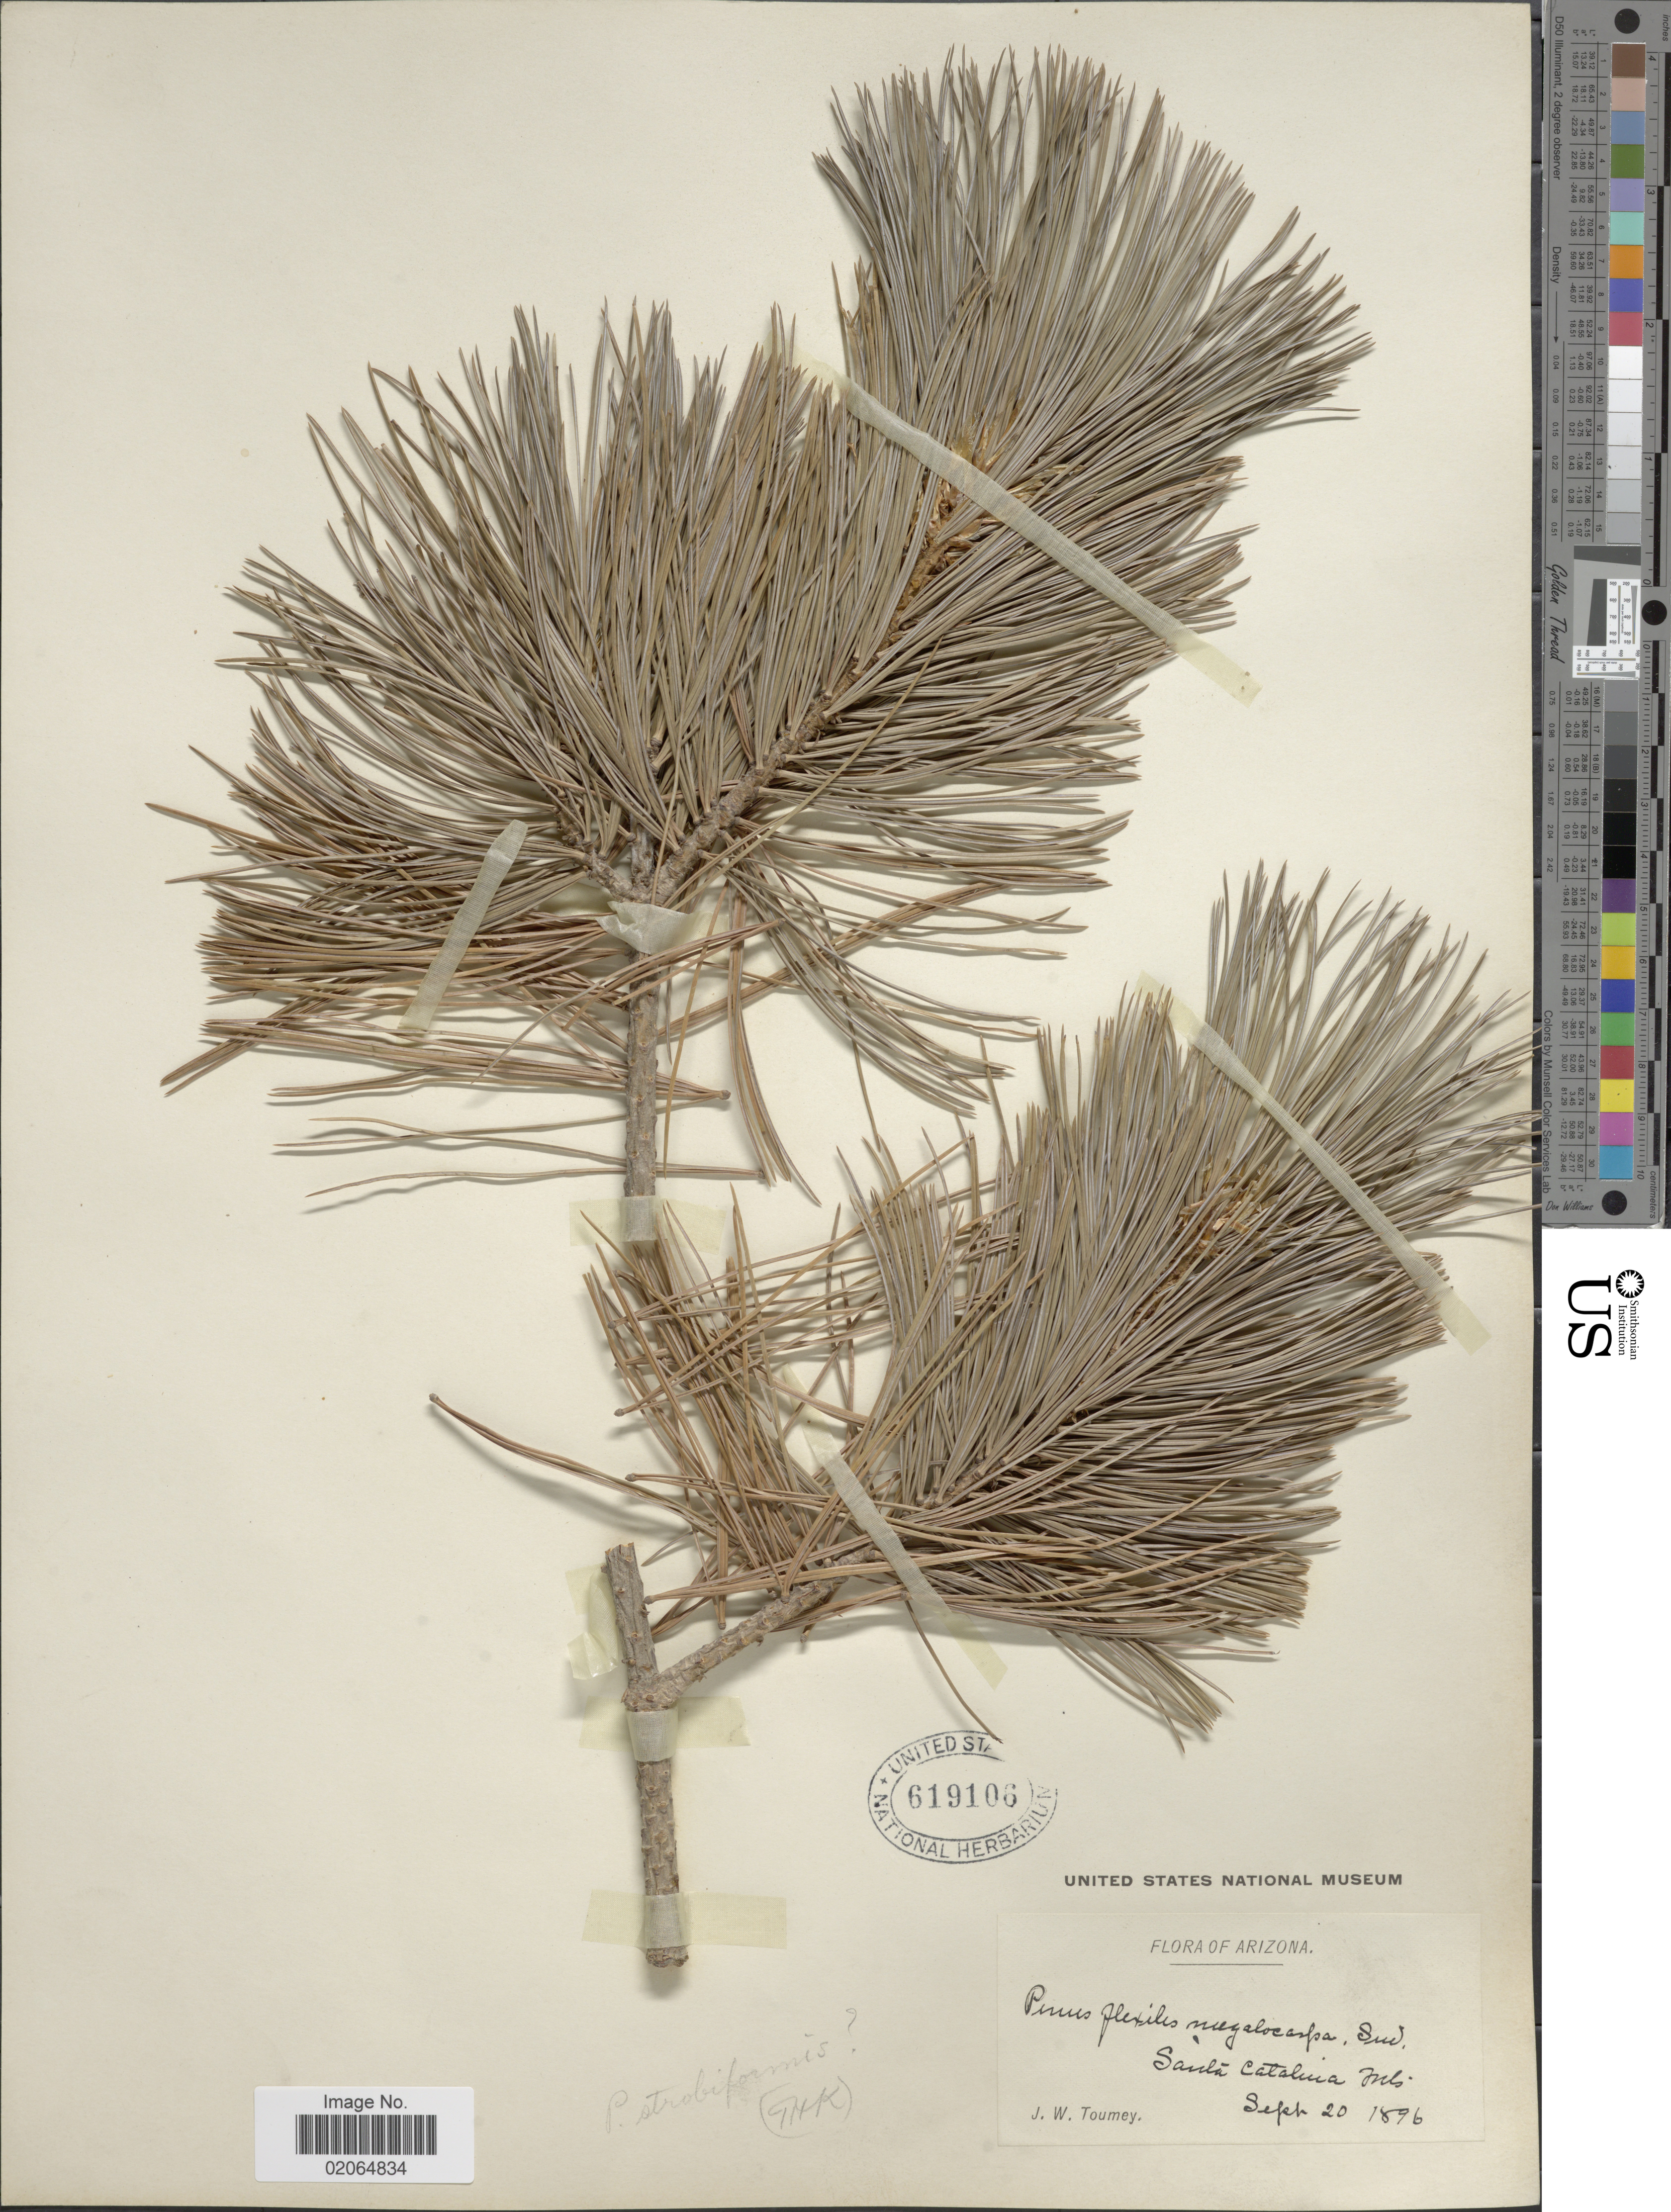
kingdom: Plantae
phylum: Tracheophyta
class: Pinopsida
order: Pinales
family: Pinaceae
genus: Pinus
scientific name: Pinus strobiformis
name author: Engelm.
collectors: J. W. Toumey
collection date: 1896-09-20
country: United States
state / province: Arizona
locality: Santa Catalina Mts.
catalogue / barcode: US 619106